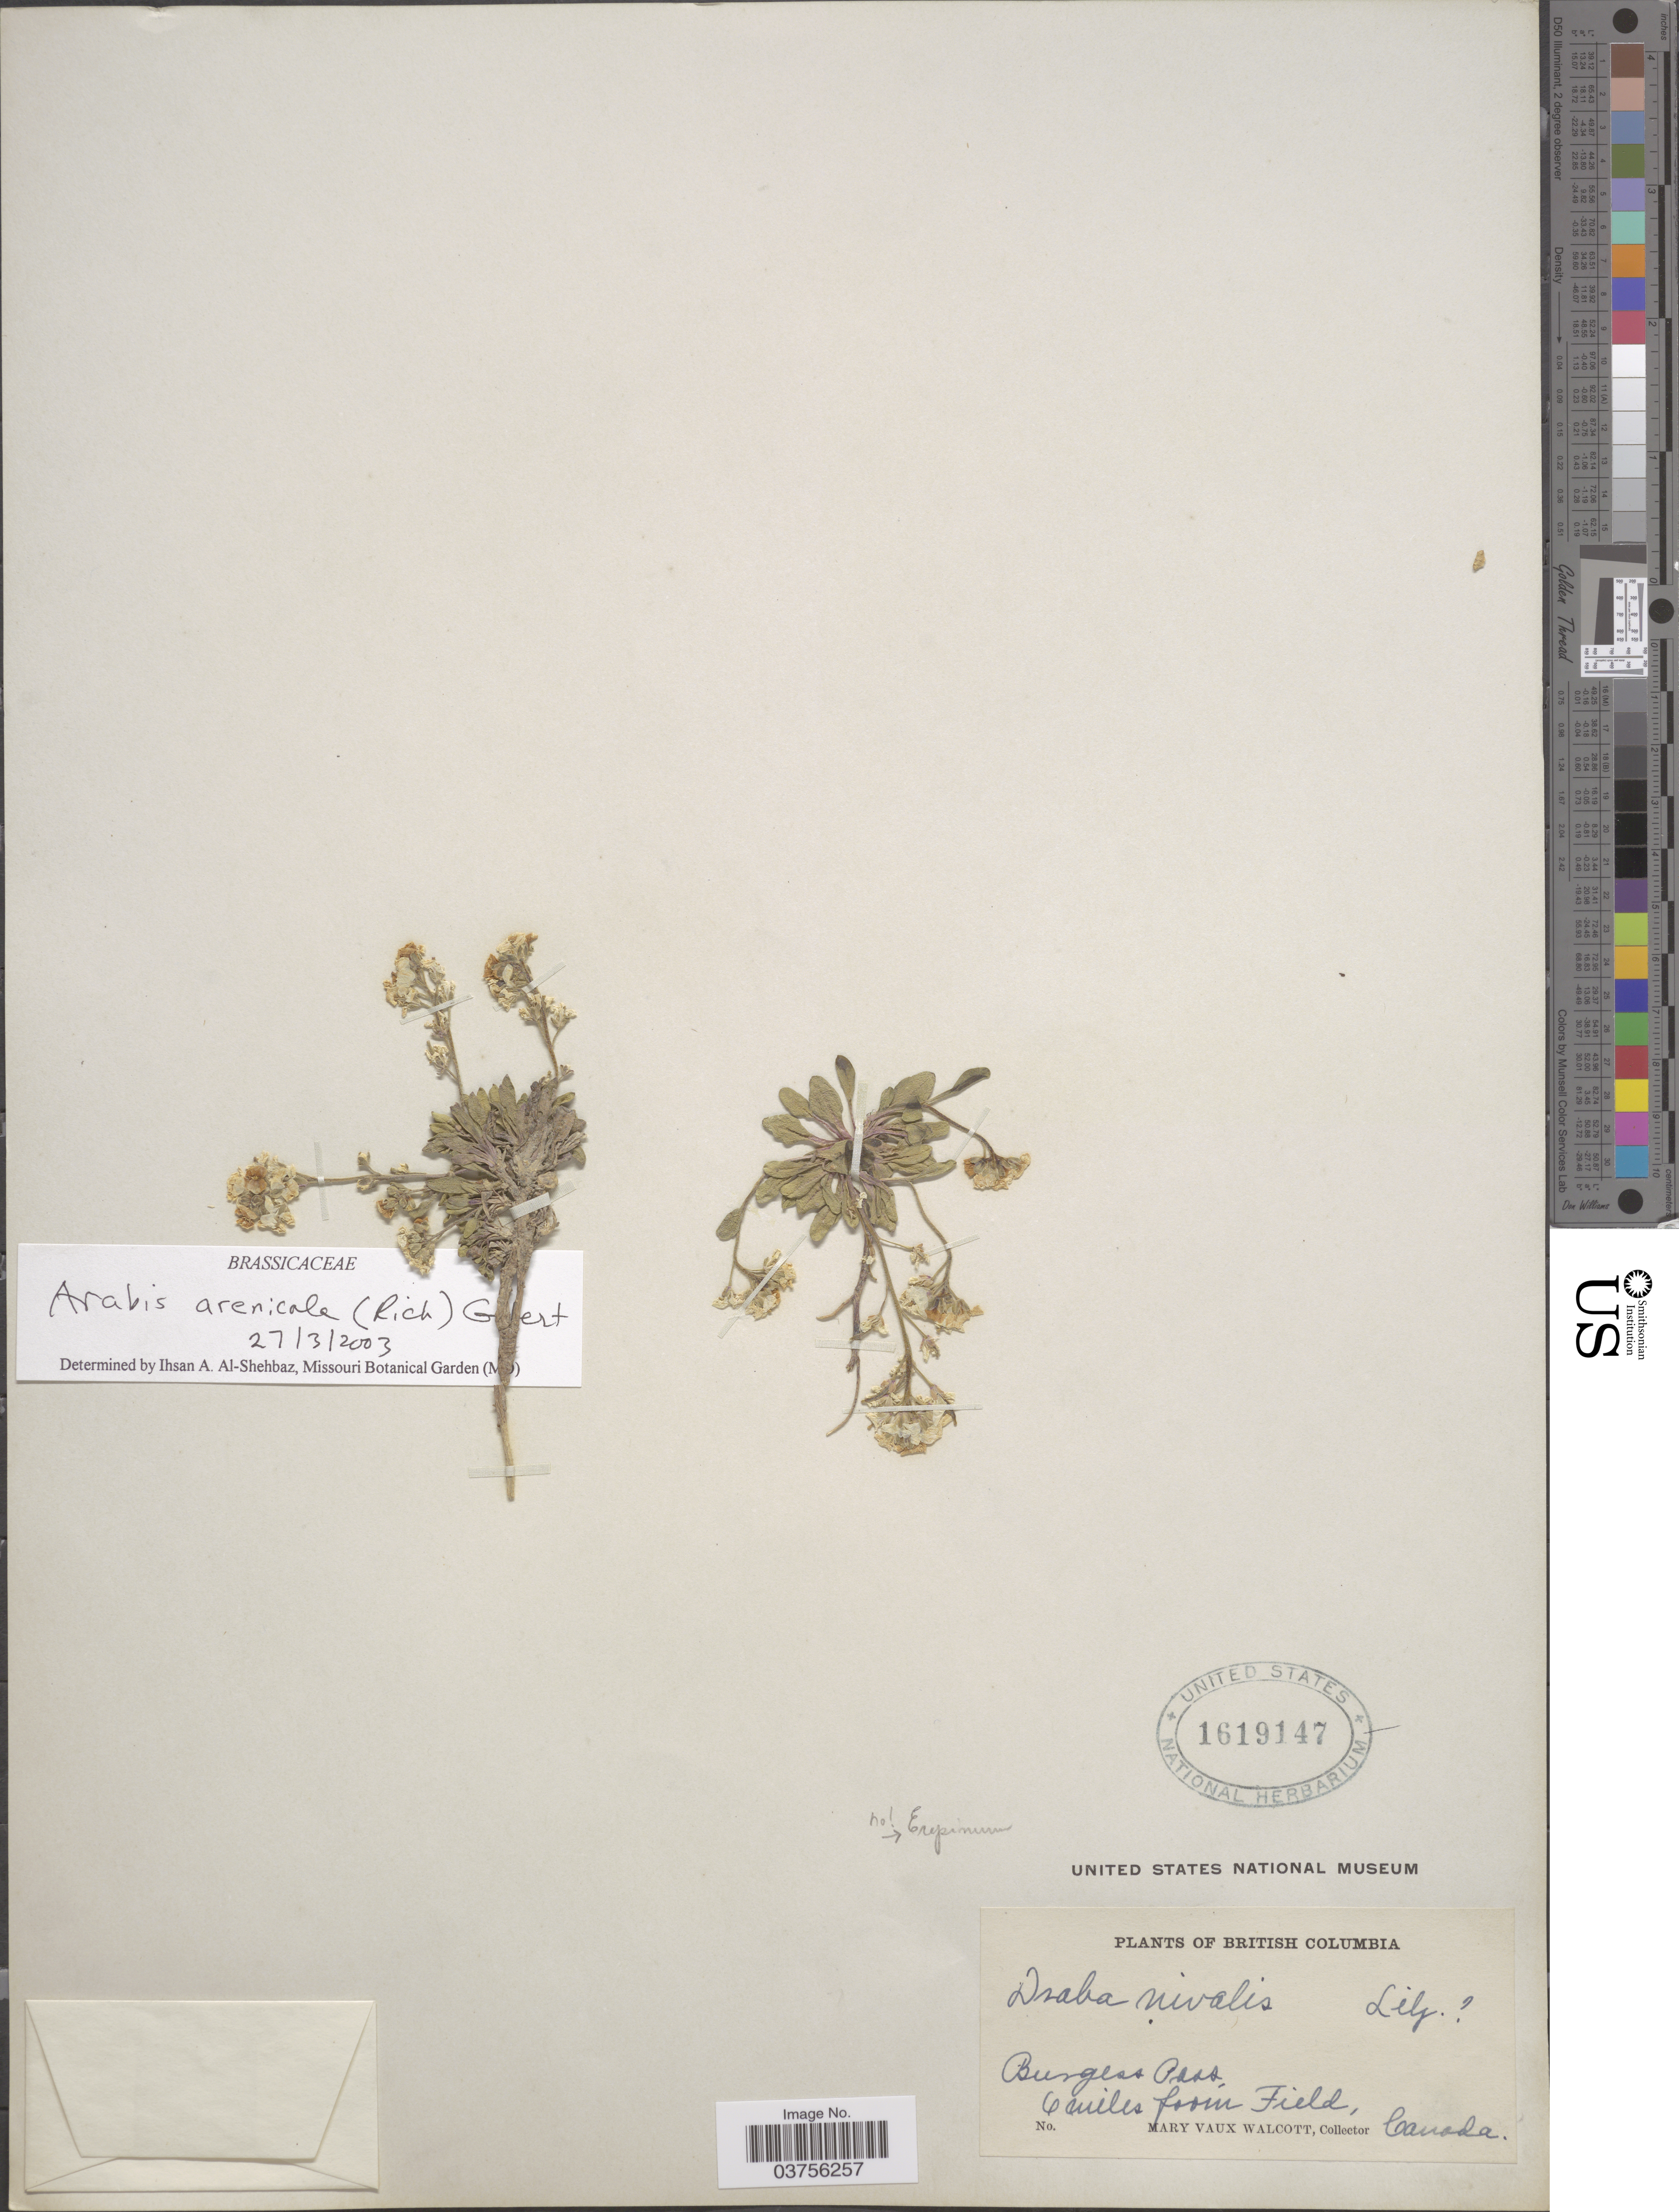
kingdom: Plantae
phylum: Tracheophyta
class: Magnoliopsida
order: Brassicales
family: Brassicaceae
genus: Arabis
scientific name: Arabis arenicola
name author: (Richardson ex Hook.) Gelert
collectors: M. Walcott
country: Canada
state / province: British Columbia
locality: Burgess Pass, 6 miles from Field.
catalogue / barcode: US 1619147